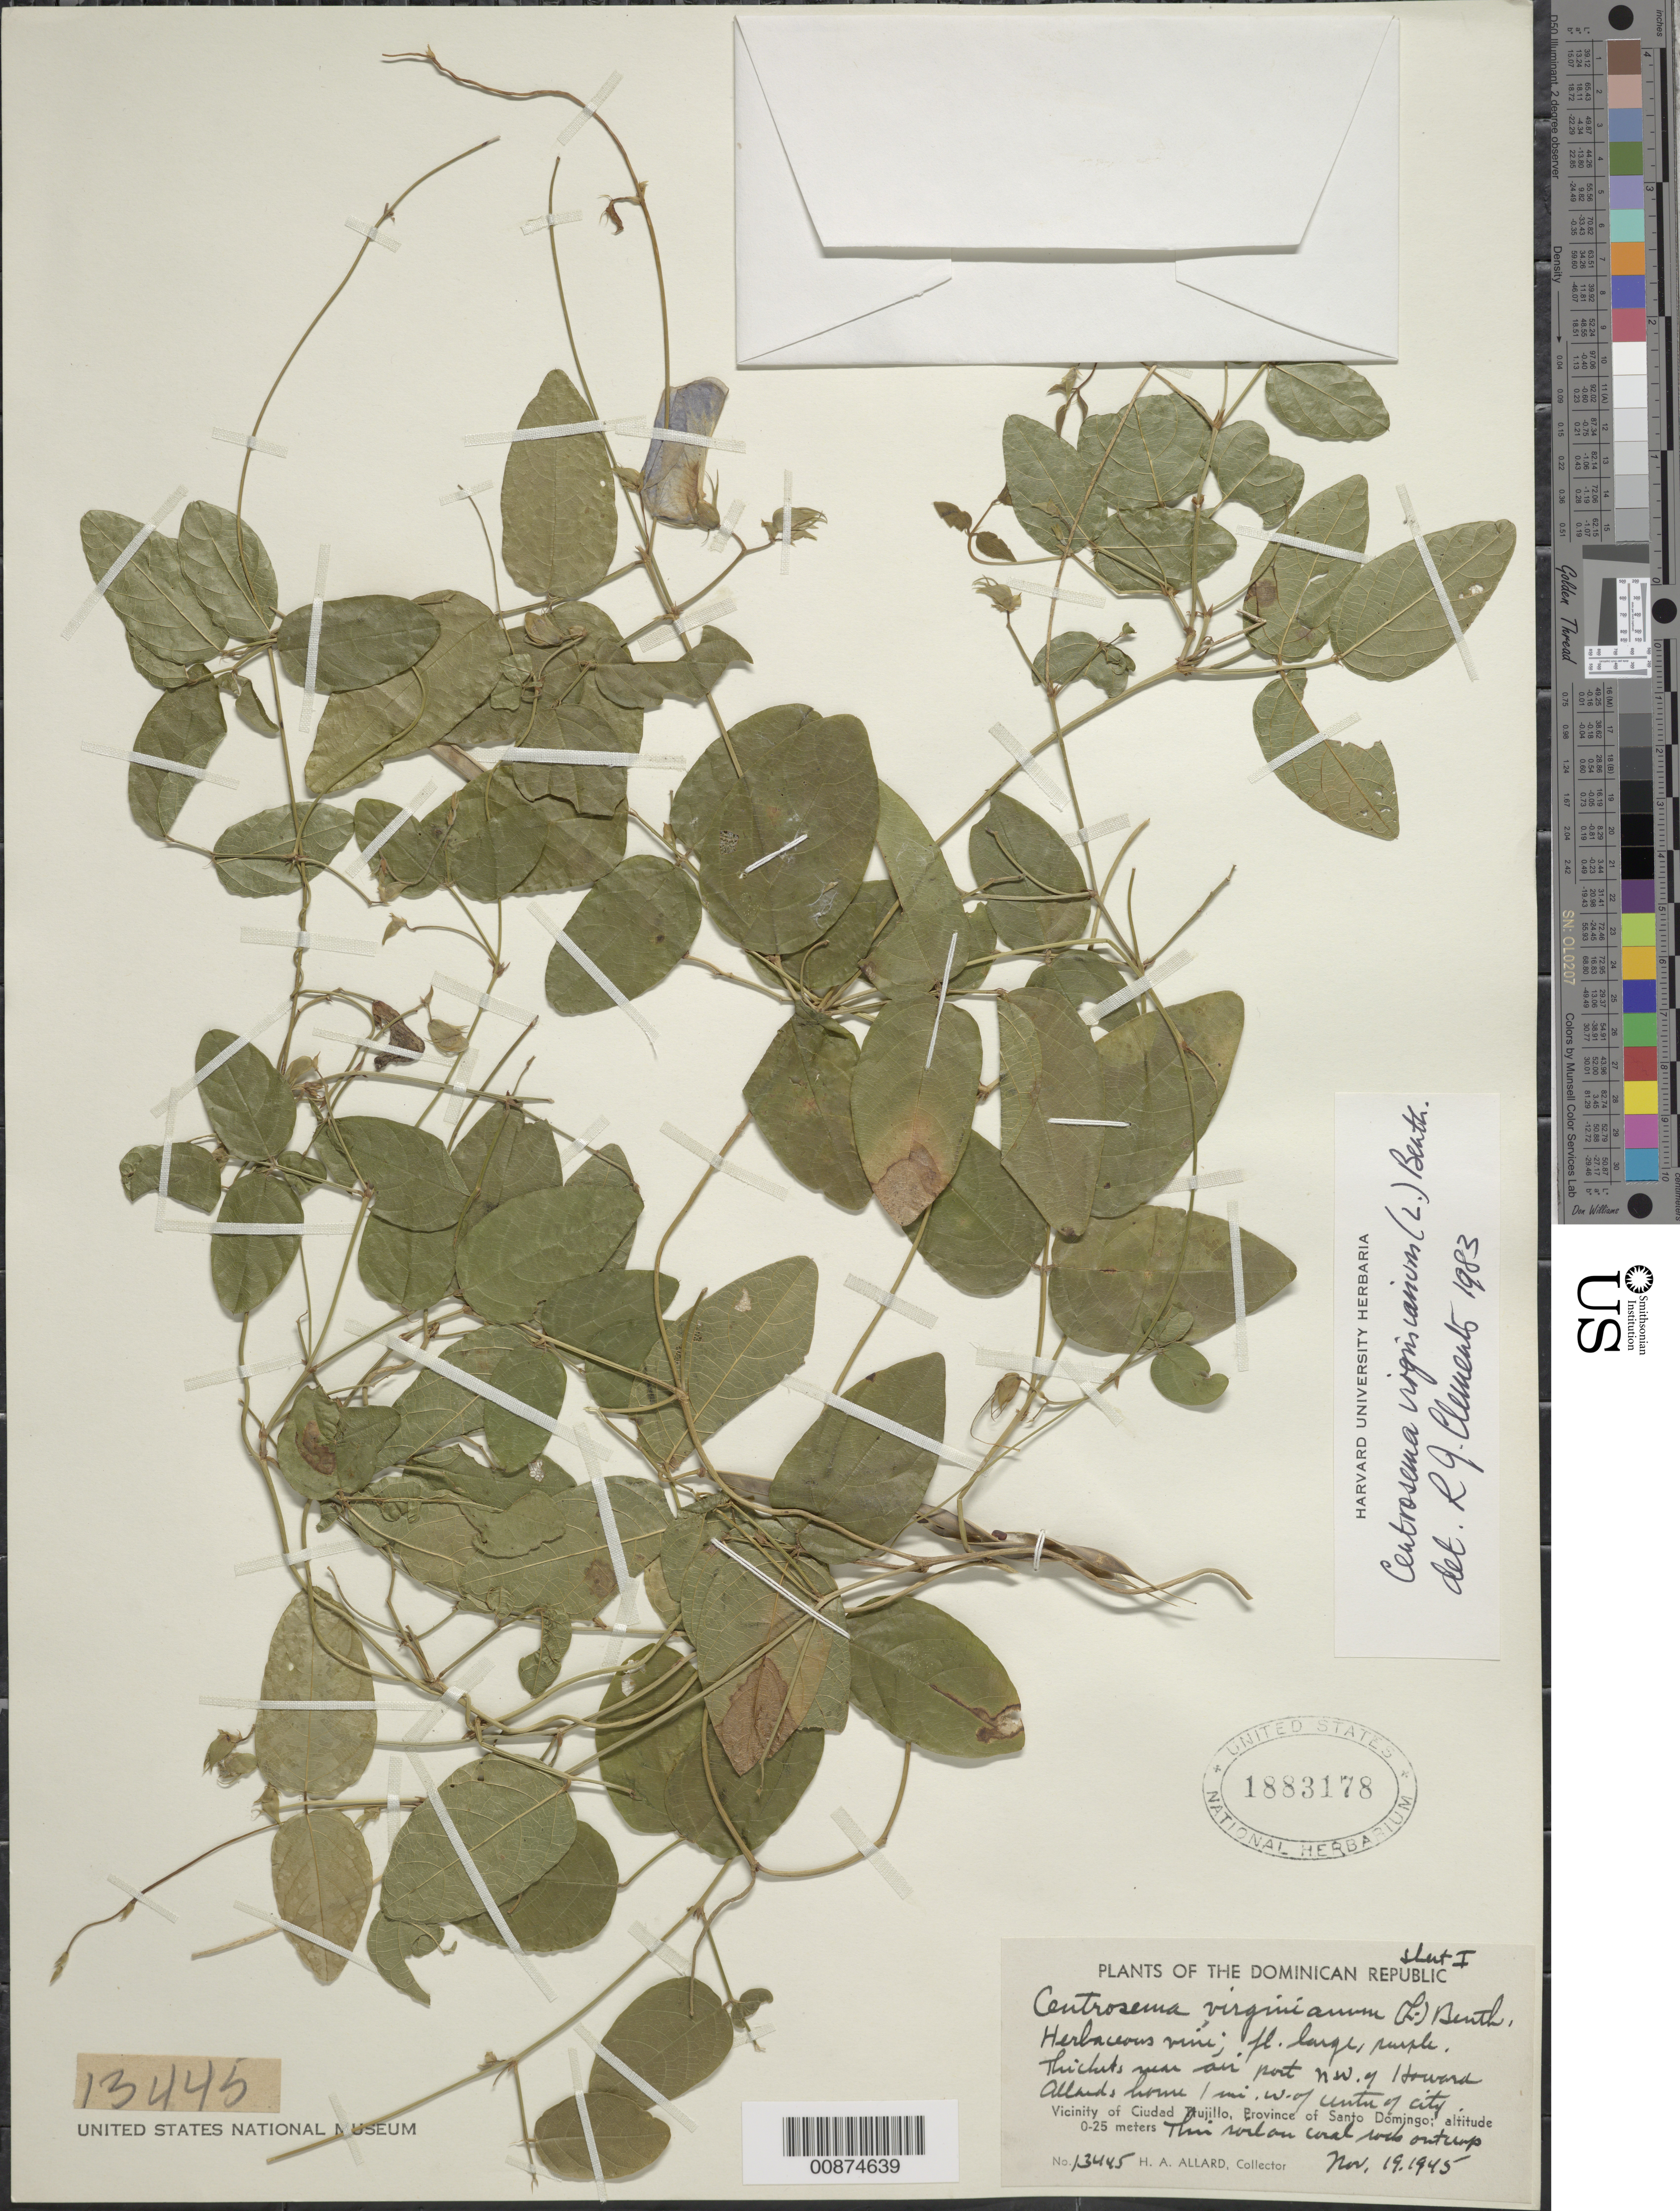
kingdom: Plantae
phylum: Tracheophyta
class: Magnoliopsida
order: Fabales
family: Fabaceae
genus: Centrosema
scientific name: Centrosema virginianum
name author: (L.) Benth.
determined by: Clements, R. J.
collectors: H. A. Allard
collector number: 13445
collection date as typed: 19 Nov 1945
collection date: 1945-11-19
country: Dominican Republic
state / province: Distrito Nacional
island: Hispaniola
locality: Vicinity of Ciudad Trujillo, Province of Santo Domingo (obsolete). Near airport NW of Howard Allard's home, 1 mi. W of center of city.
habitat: Thickets. Thin soil on coral rock outcrop.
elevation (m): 0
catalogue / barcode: US 1883178